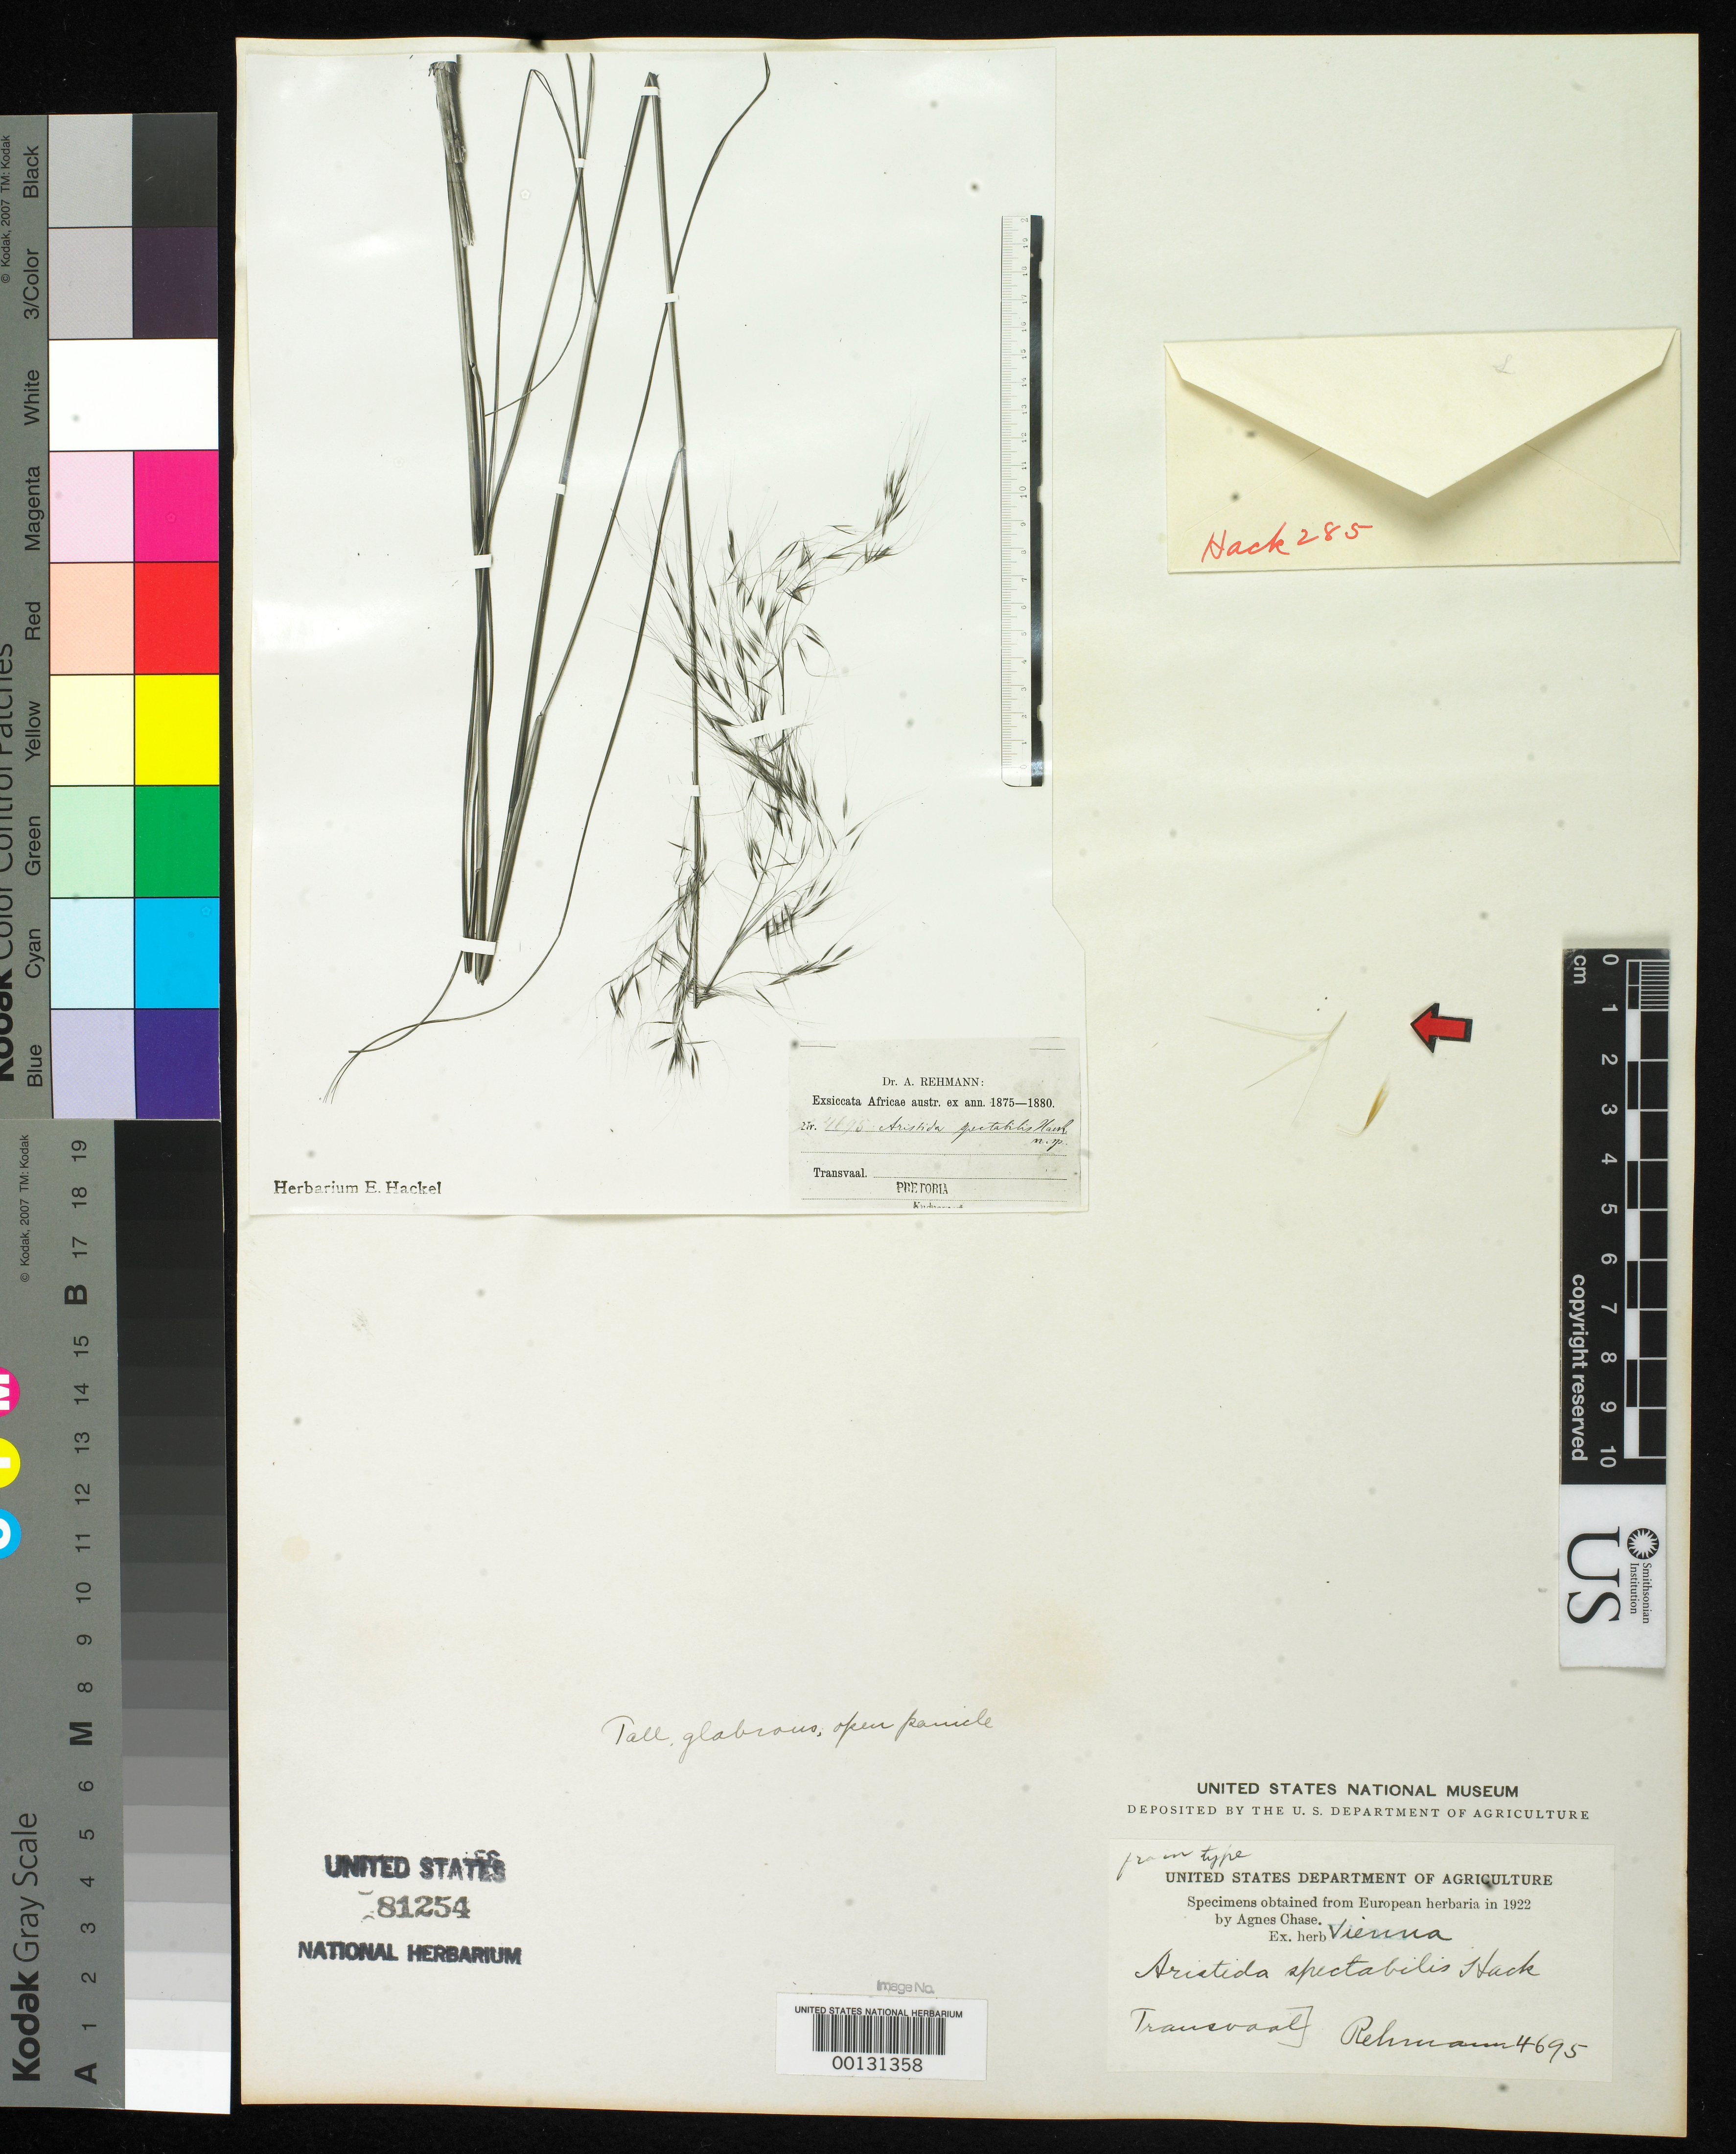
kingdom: Plantae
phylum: Tracheophyta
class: Liliopsida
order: Poales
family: Poaceae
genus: Aristida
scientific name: Aristida spectabilis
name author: Hack.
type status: Type Fragment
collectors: A. Rehmann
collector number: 4695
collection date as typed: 1875 to -- --- 1880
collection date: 1875/1880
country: South Africa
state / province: North West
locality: Pretoria, Kuduspoort.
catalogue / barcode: US 81254